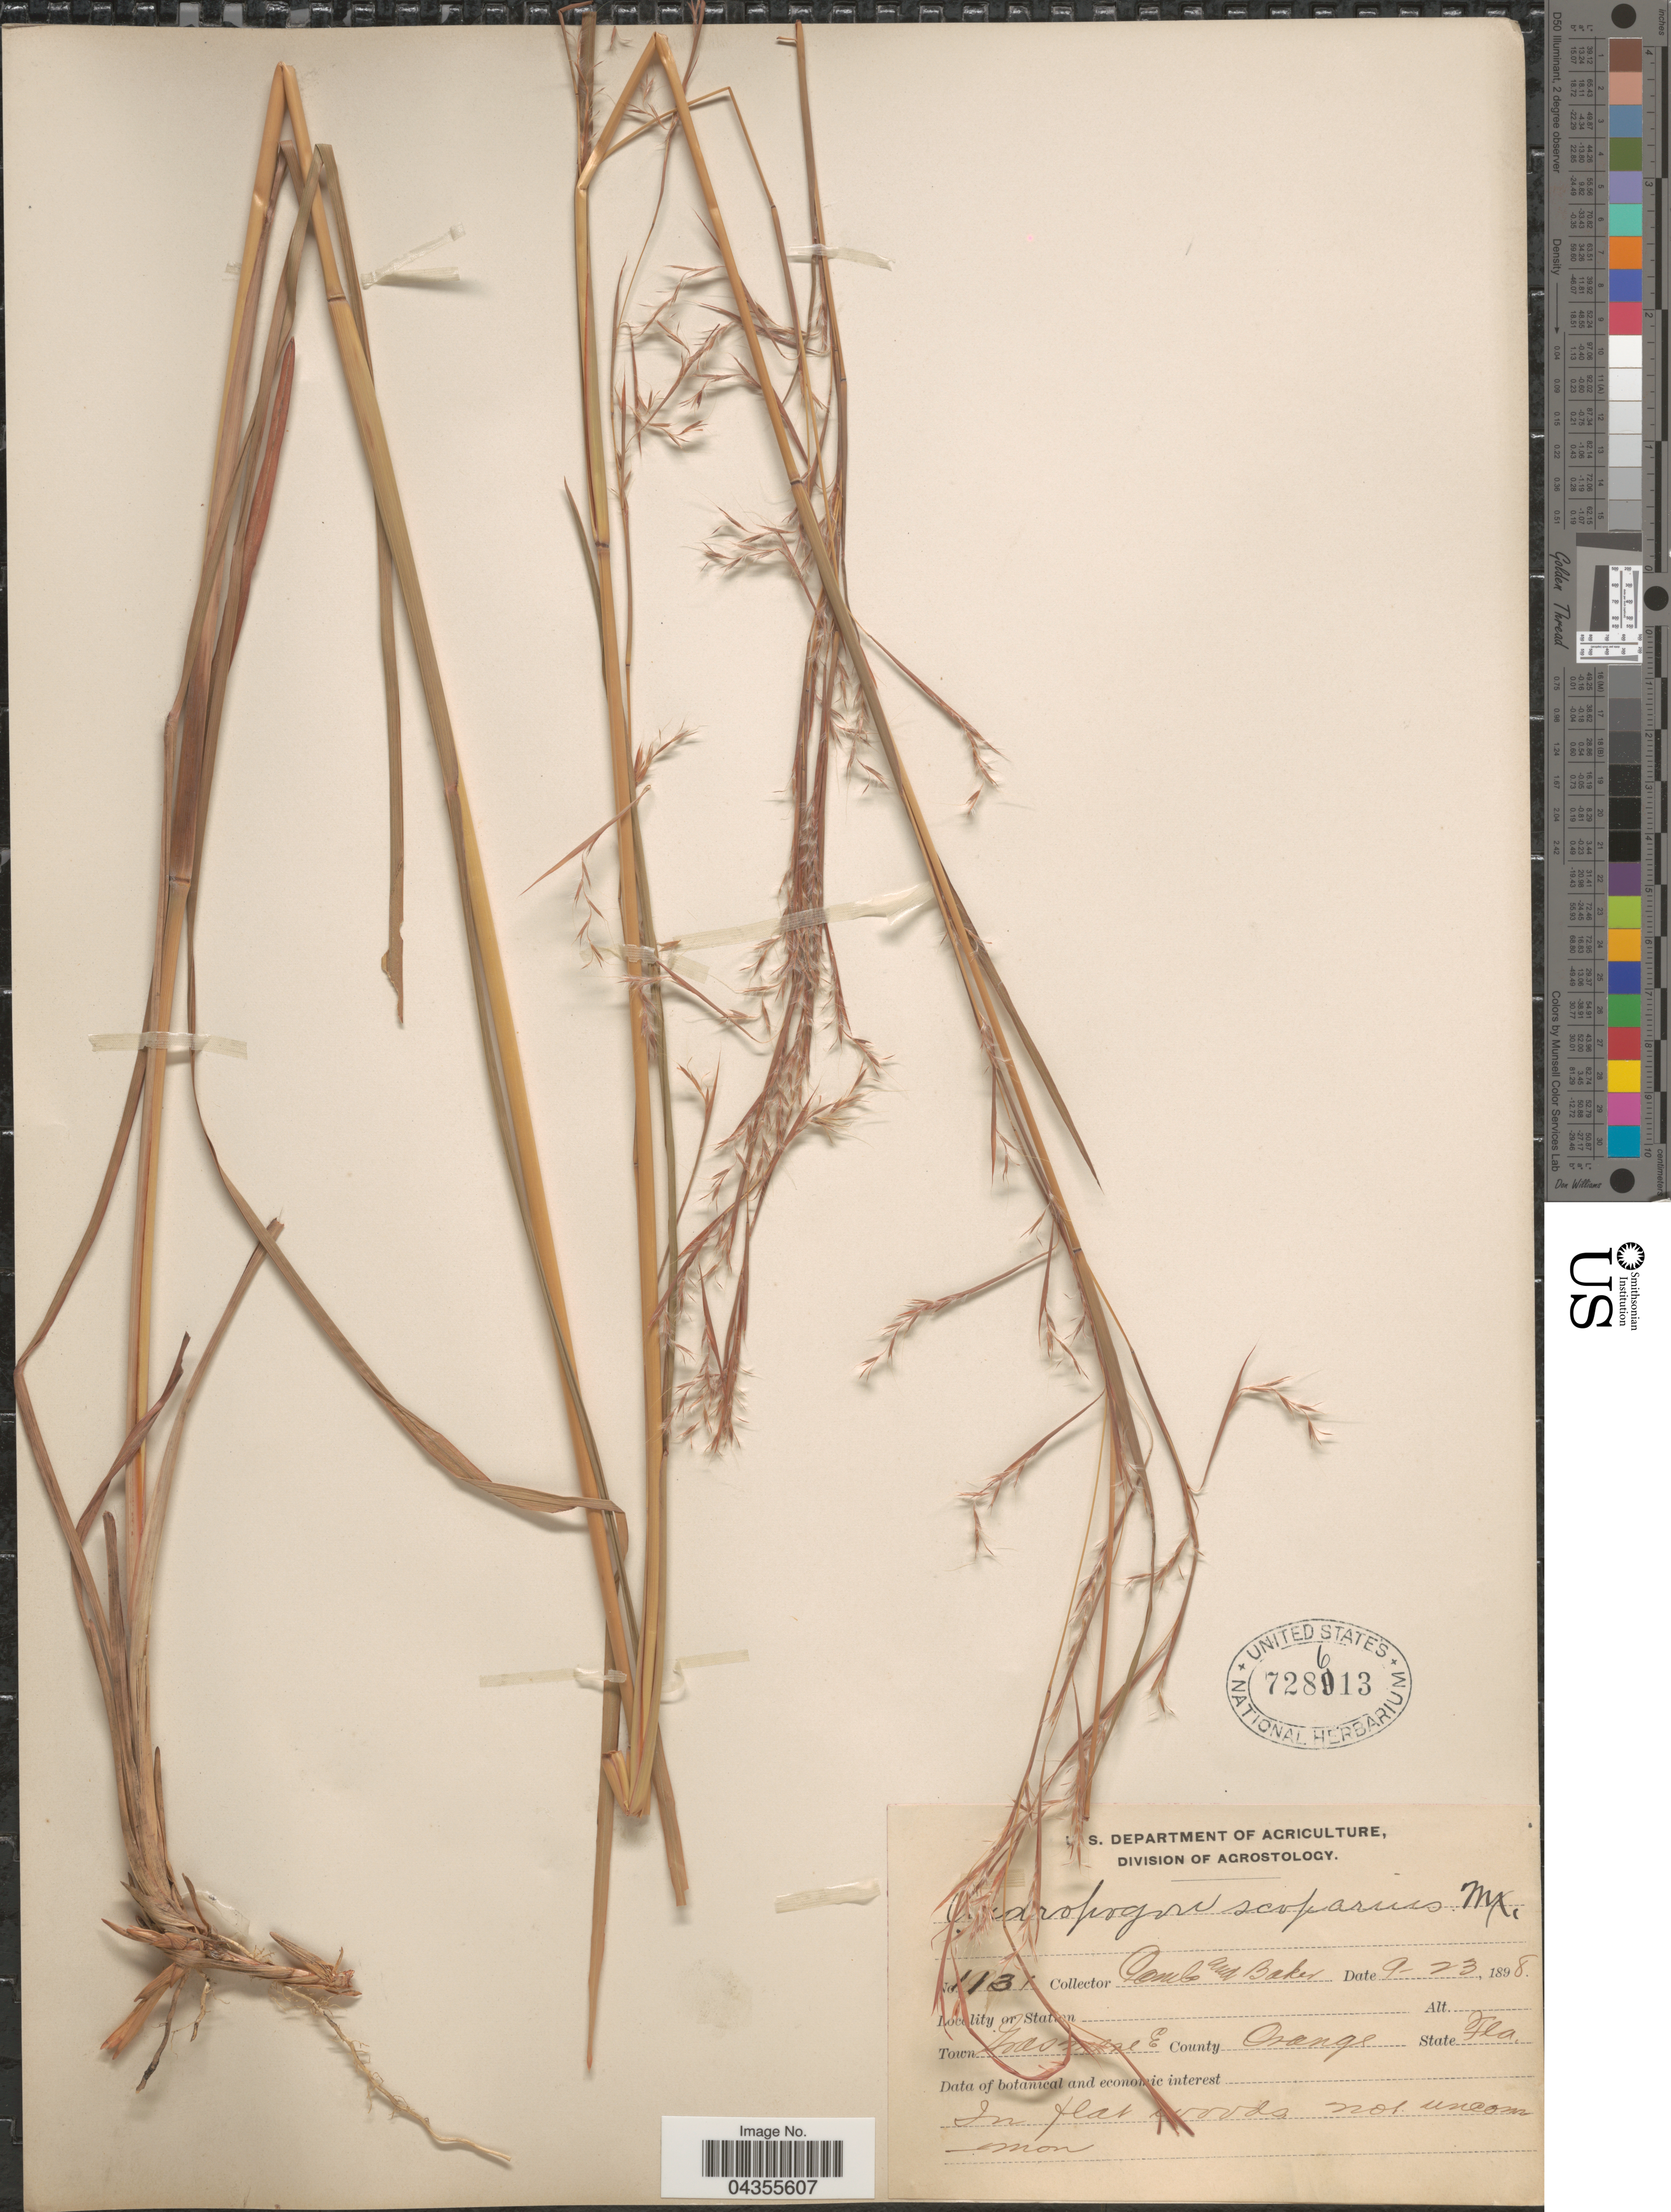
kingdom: Plantae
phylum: Tracheophyta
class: Liliopsida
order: Poales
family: Poaceae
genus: Schizachyrium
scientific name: Schizachyrium scoparium var. stoloniferum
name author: (Nash) Wipff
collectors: -. Combs & -- Baker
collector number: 1131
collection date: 1898-09-23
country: United States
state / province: Florida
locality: Town Grasmere E. County Orange.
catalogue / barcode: US 728613